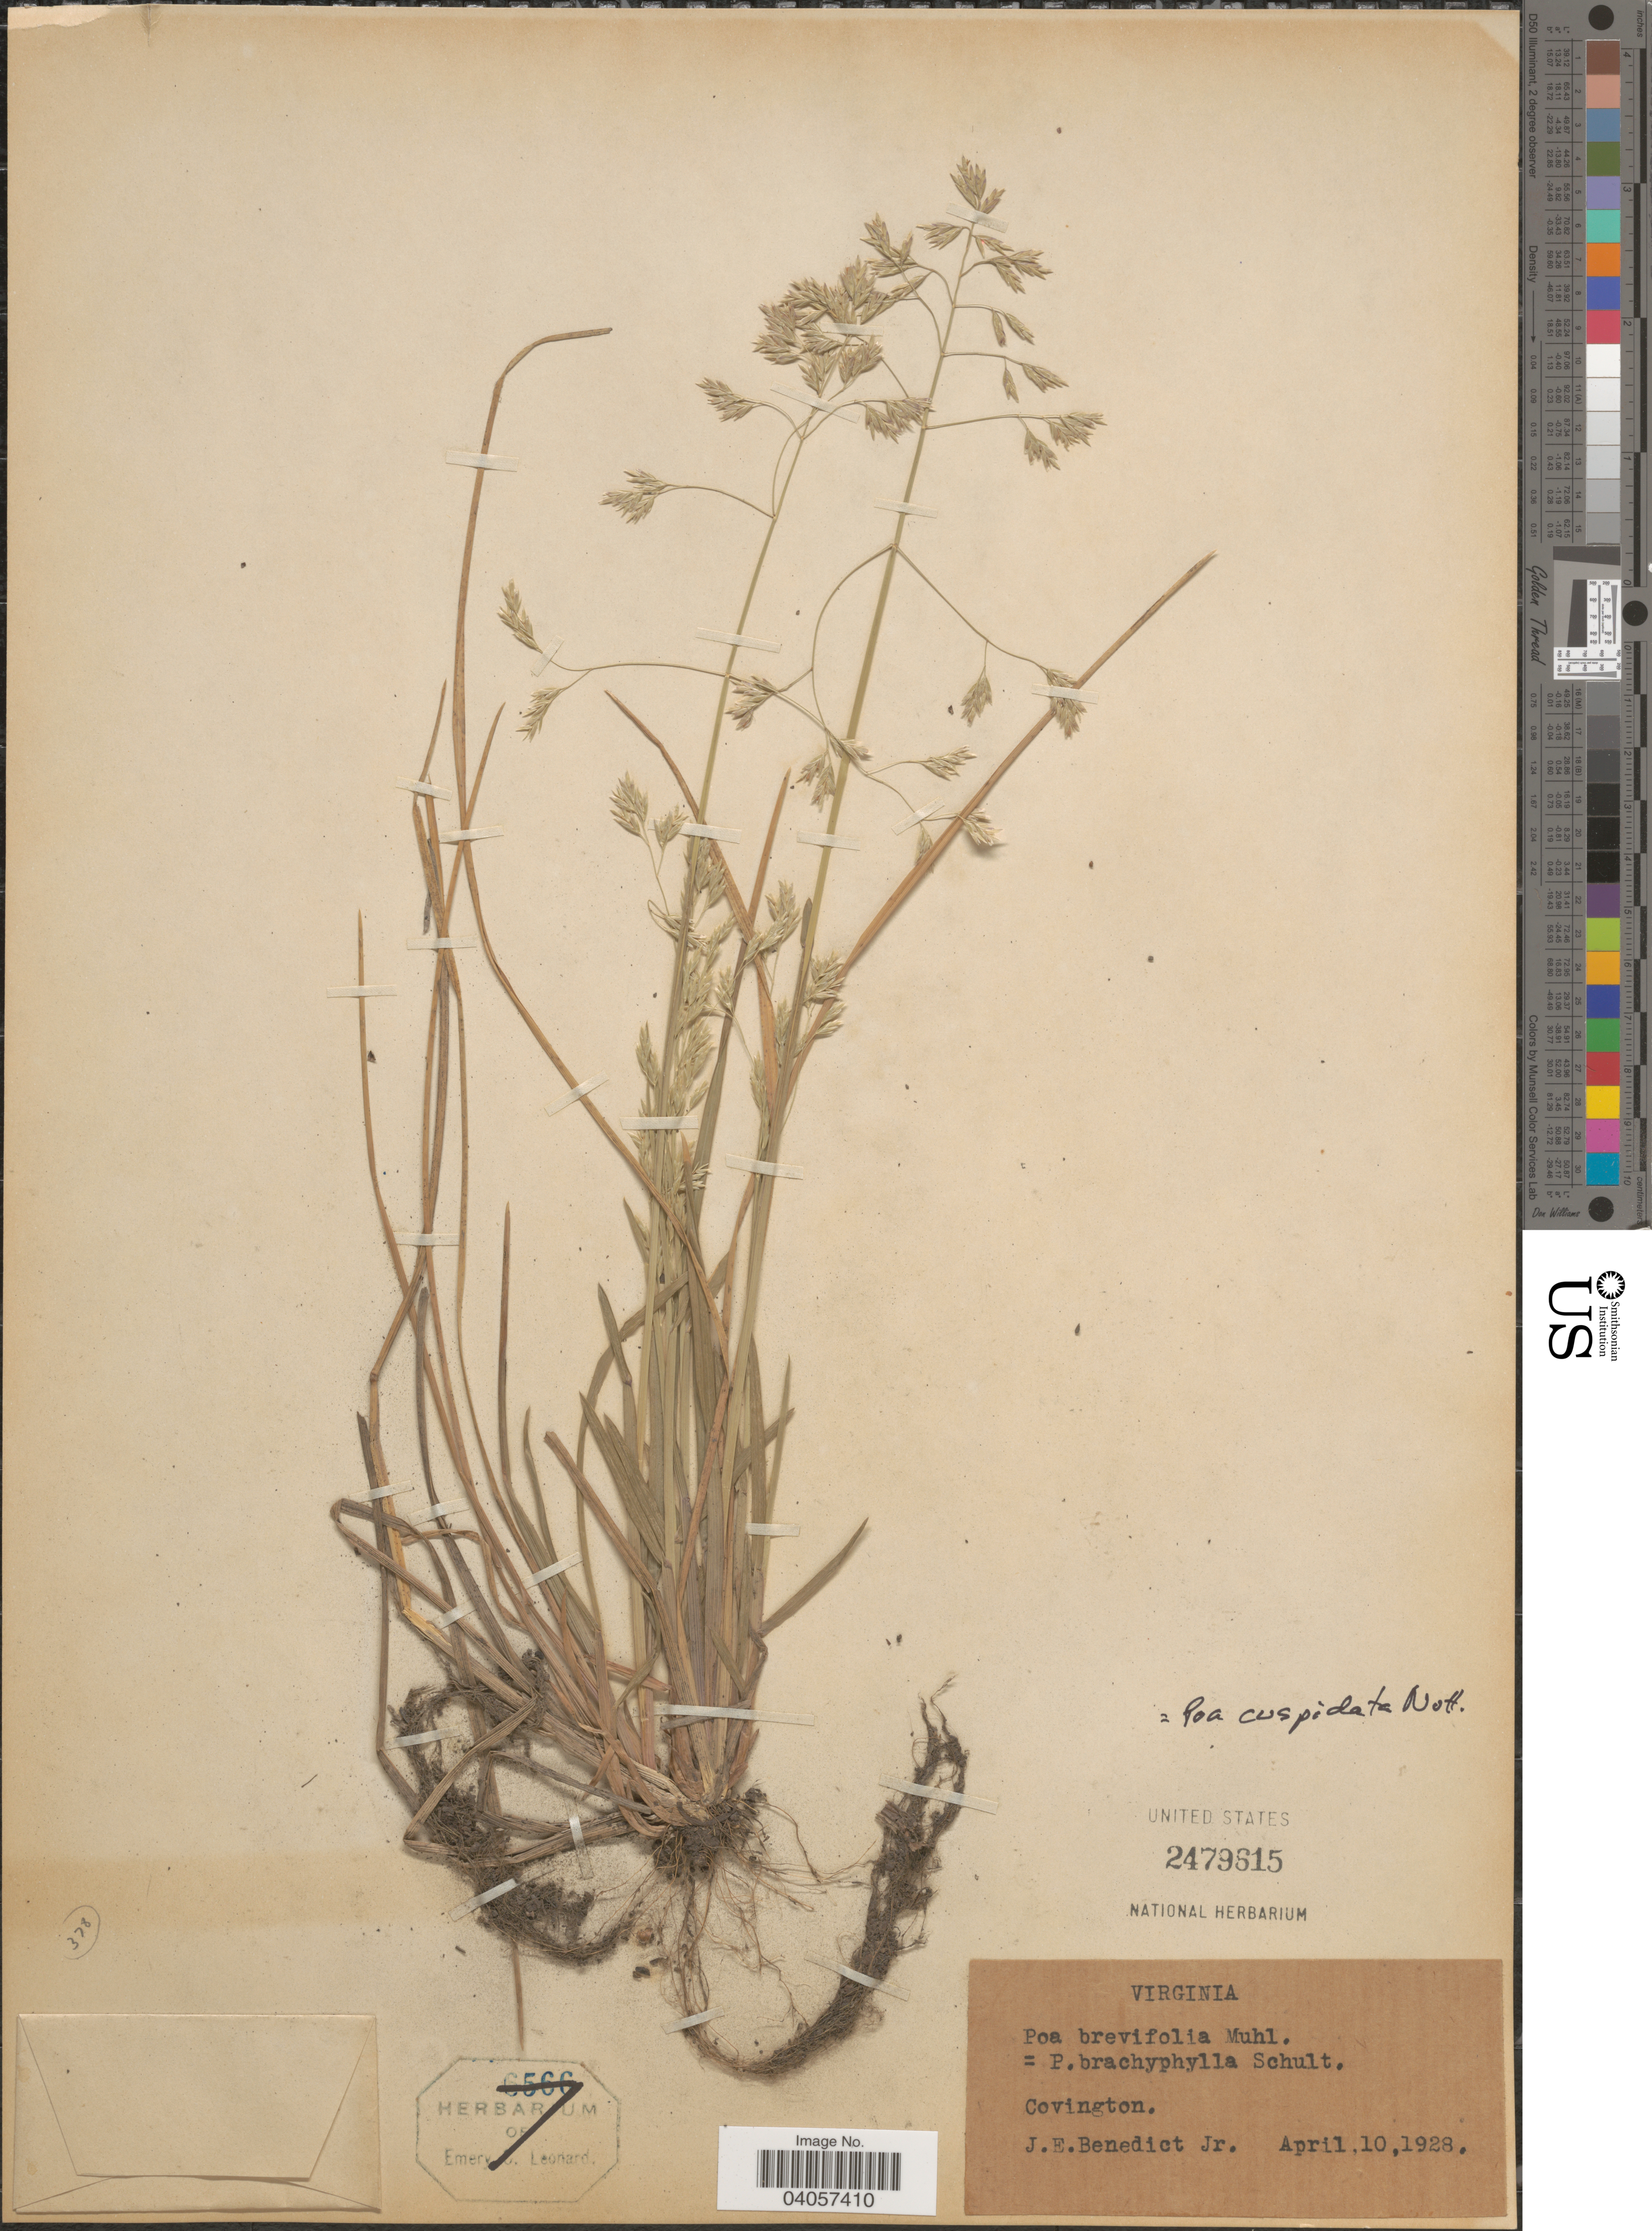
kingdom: Plantae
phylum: Tracheophyta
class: Liliopsida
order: Poales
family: Poaceae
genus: Poa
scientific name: Poa cuspidata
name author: Nutt.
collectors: J. Benedict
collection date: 1928-04-10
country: United States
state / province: Virginia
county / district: City of Covington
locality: Covington.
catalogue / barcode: US 2479615